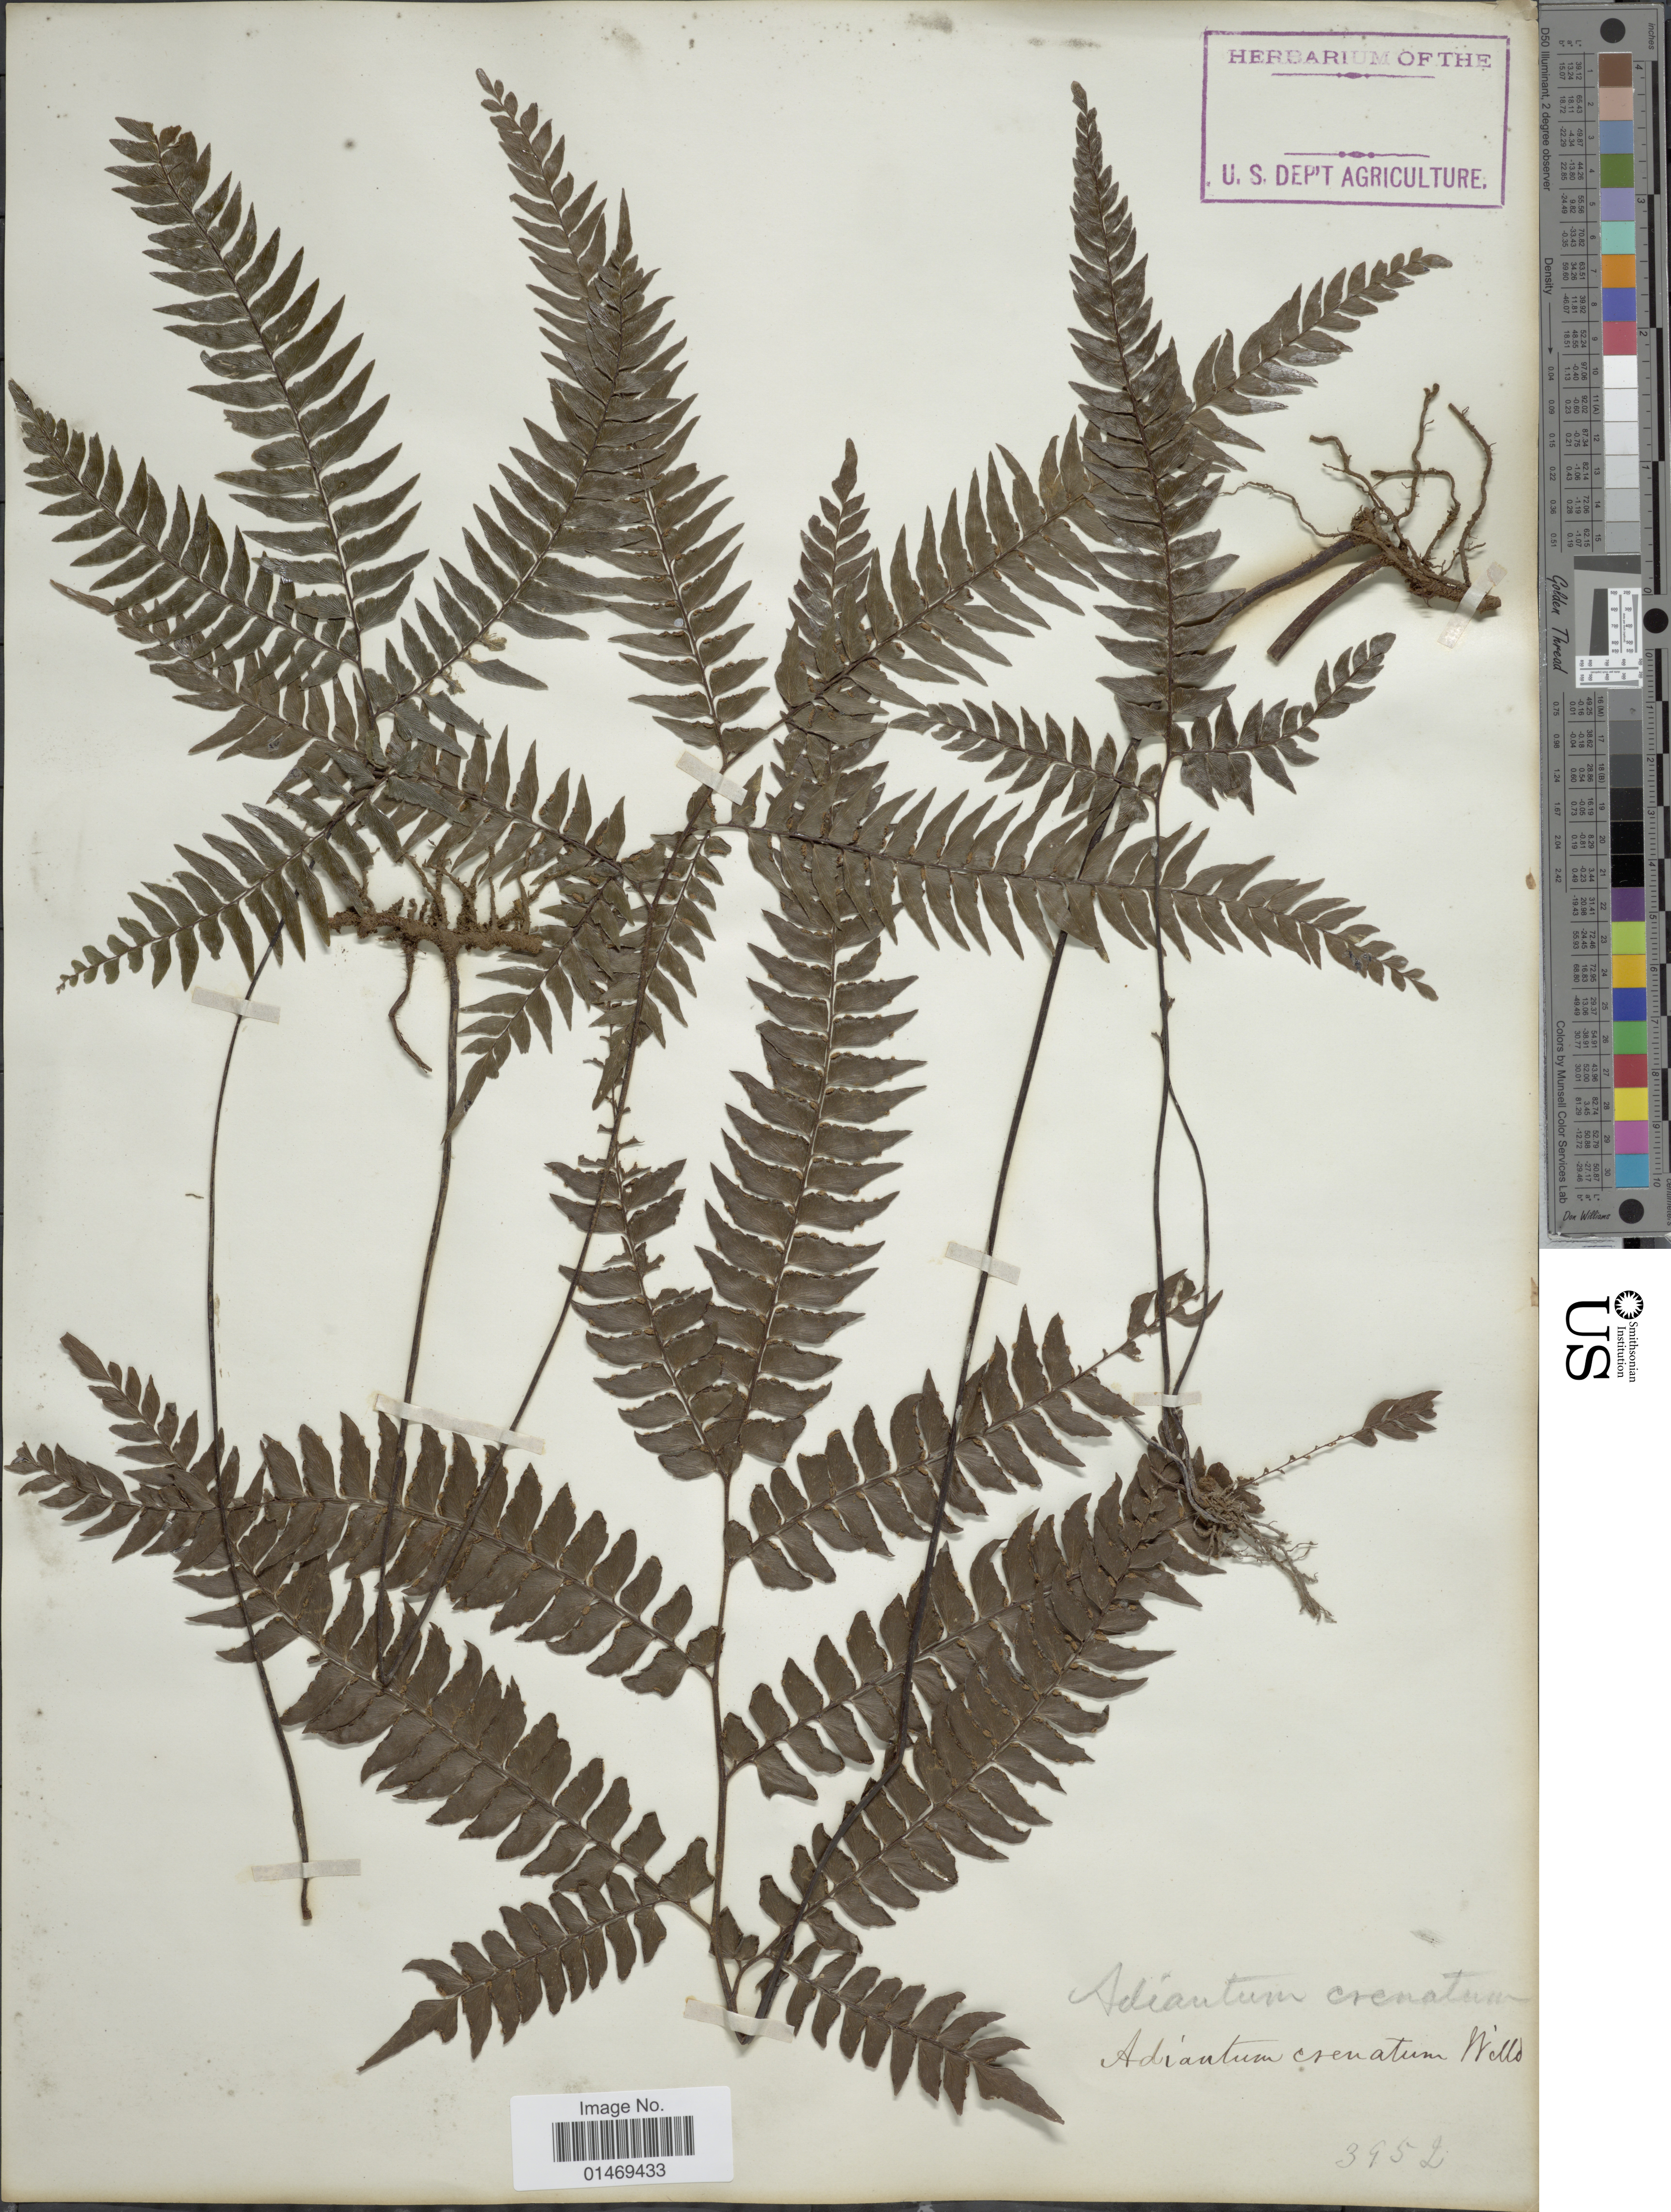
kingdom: Plantae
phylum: Tracheophyta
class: Polypodiopsida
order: Polypodiales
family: Pteridaceae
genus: Adiantum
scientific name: Adiantum pyramidale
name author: (L.) Willd.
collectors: United States Department of Agriculture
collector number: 3952